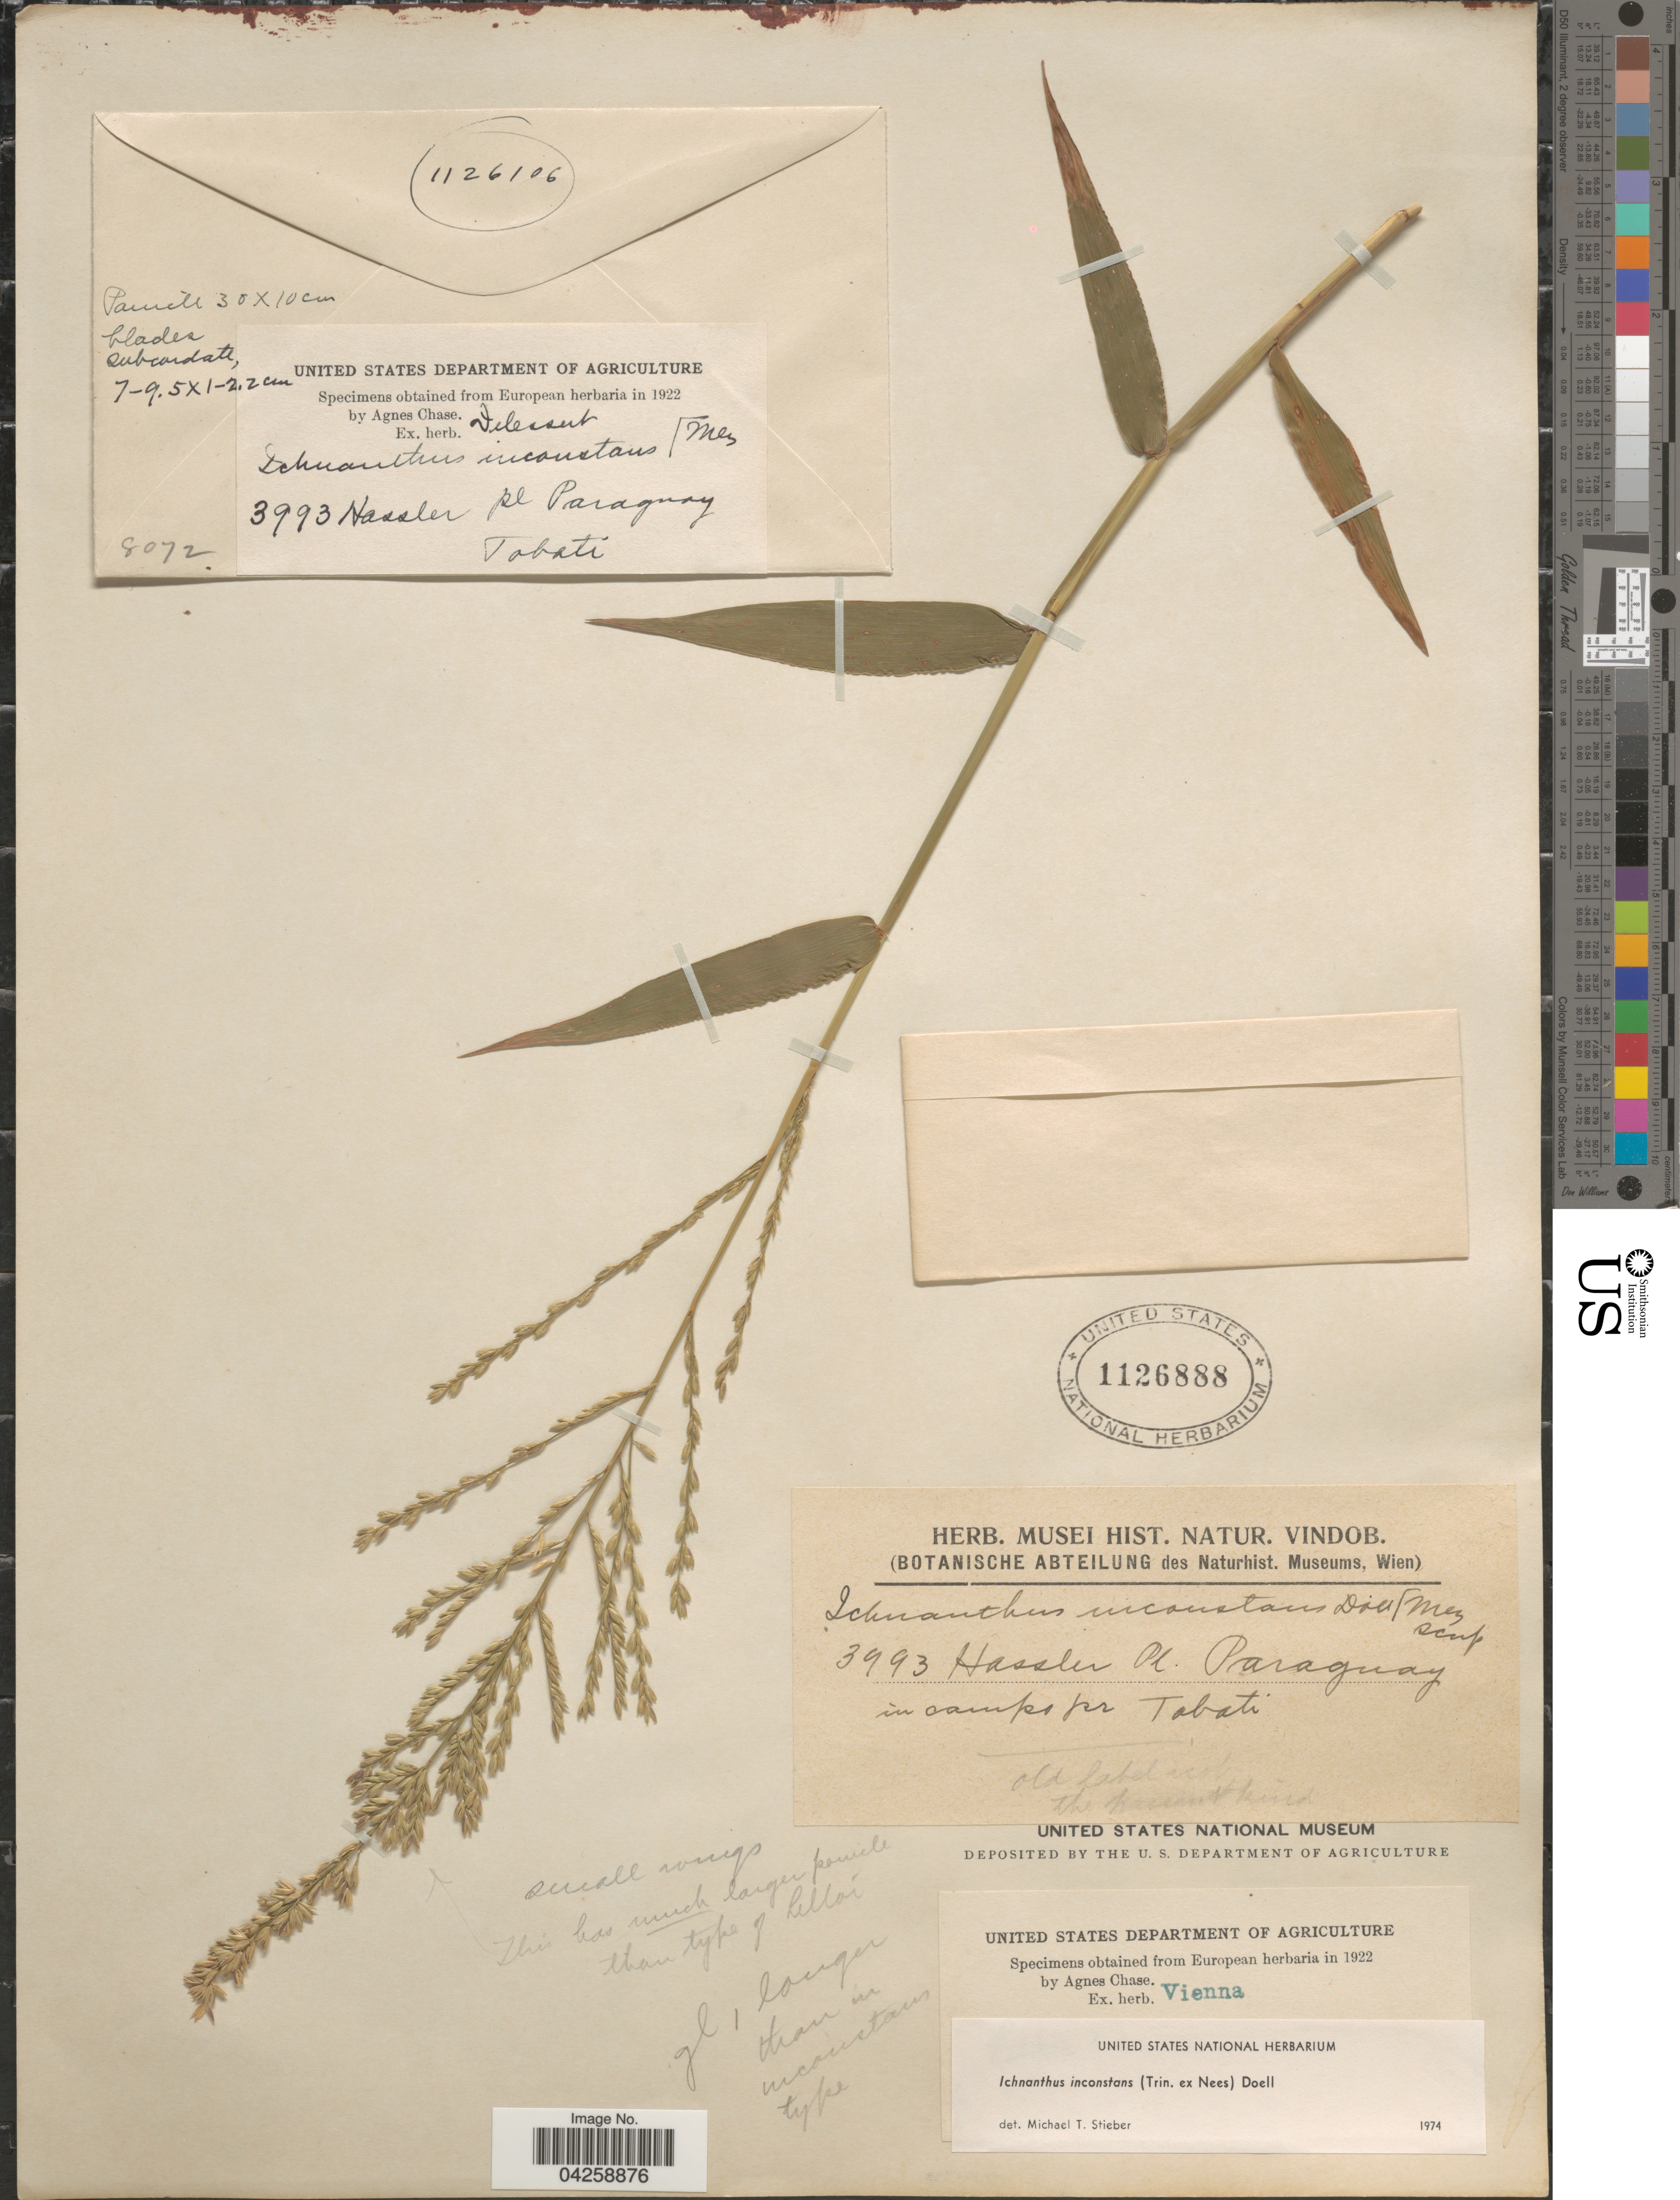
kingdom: Plantae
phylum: Tracheophyta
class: Liliopsida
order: Poales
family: Poaceae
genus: Ichnanthus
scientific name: Ichnanthus inconstans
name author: (Trin. ex Nees) Döll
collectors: Hassler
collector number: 3993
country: Paraguay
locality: In campo pr Tobati.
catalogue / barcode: US 1126888